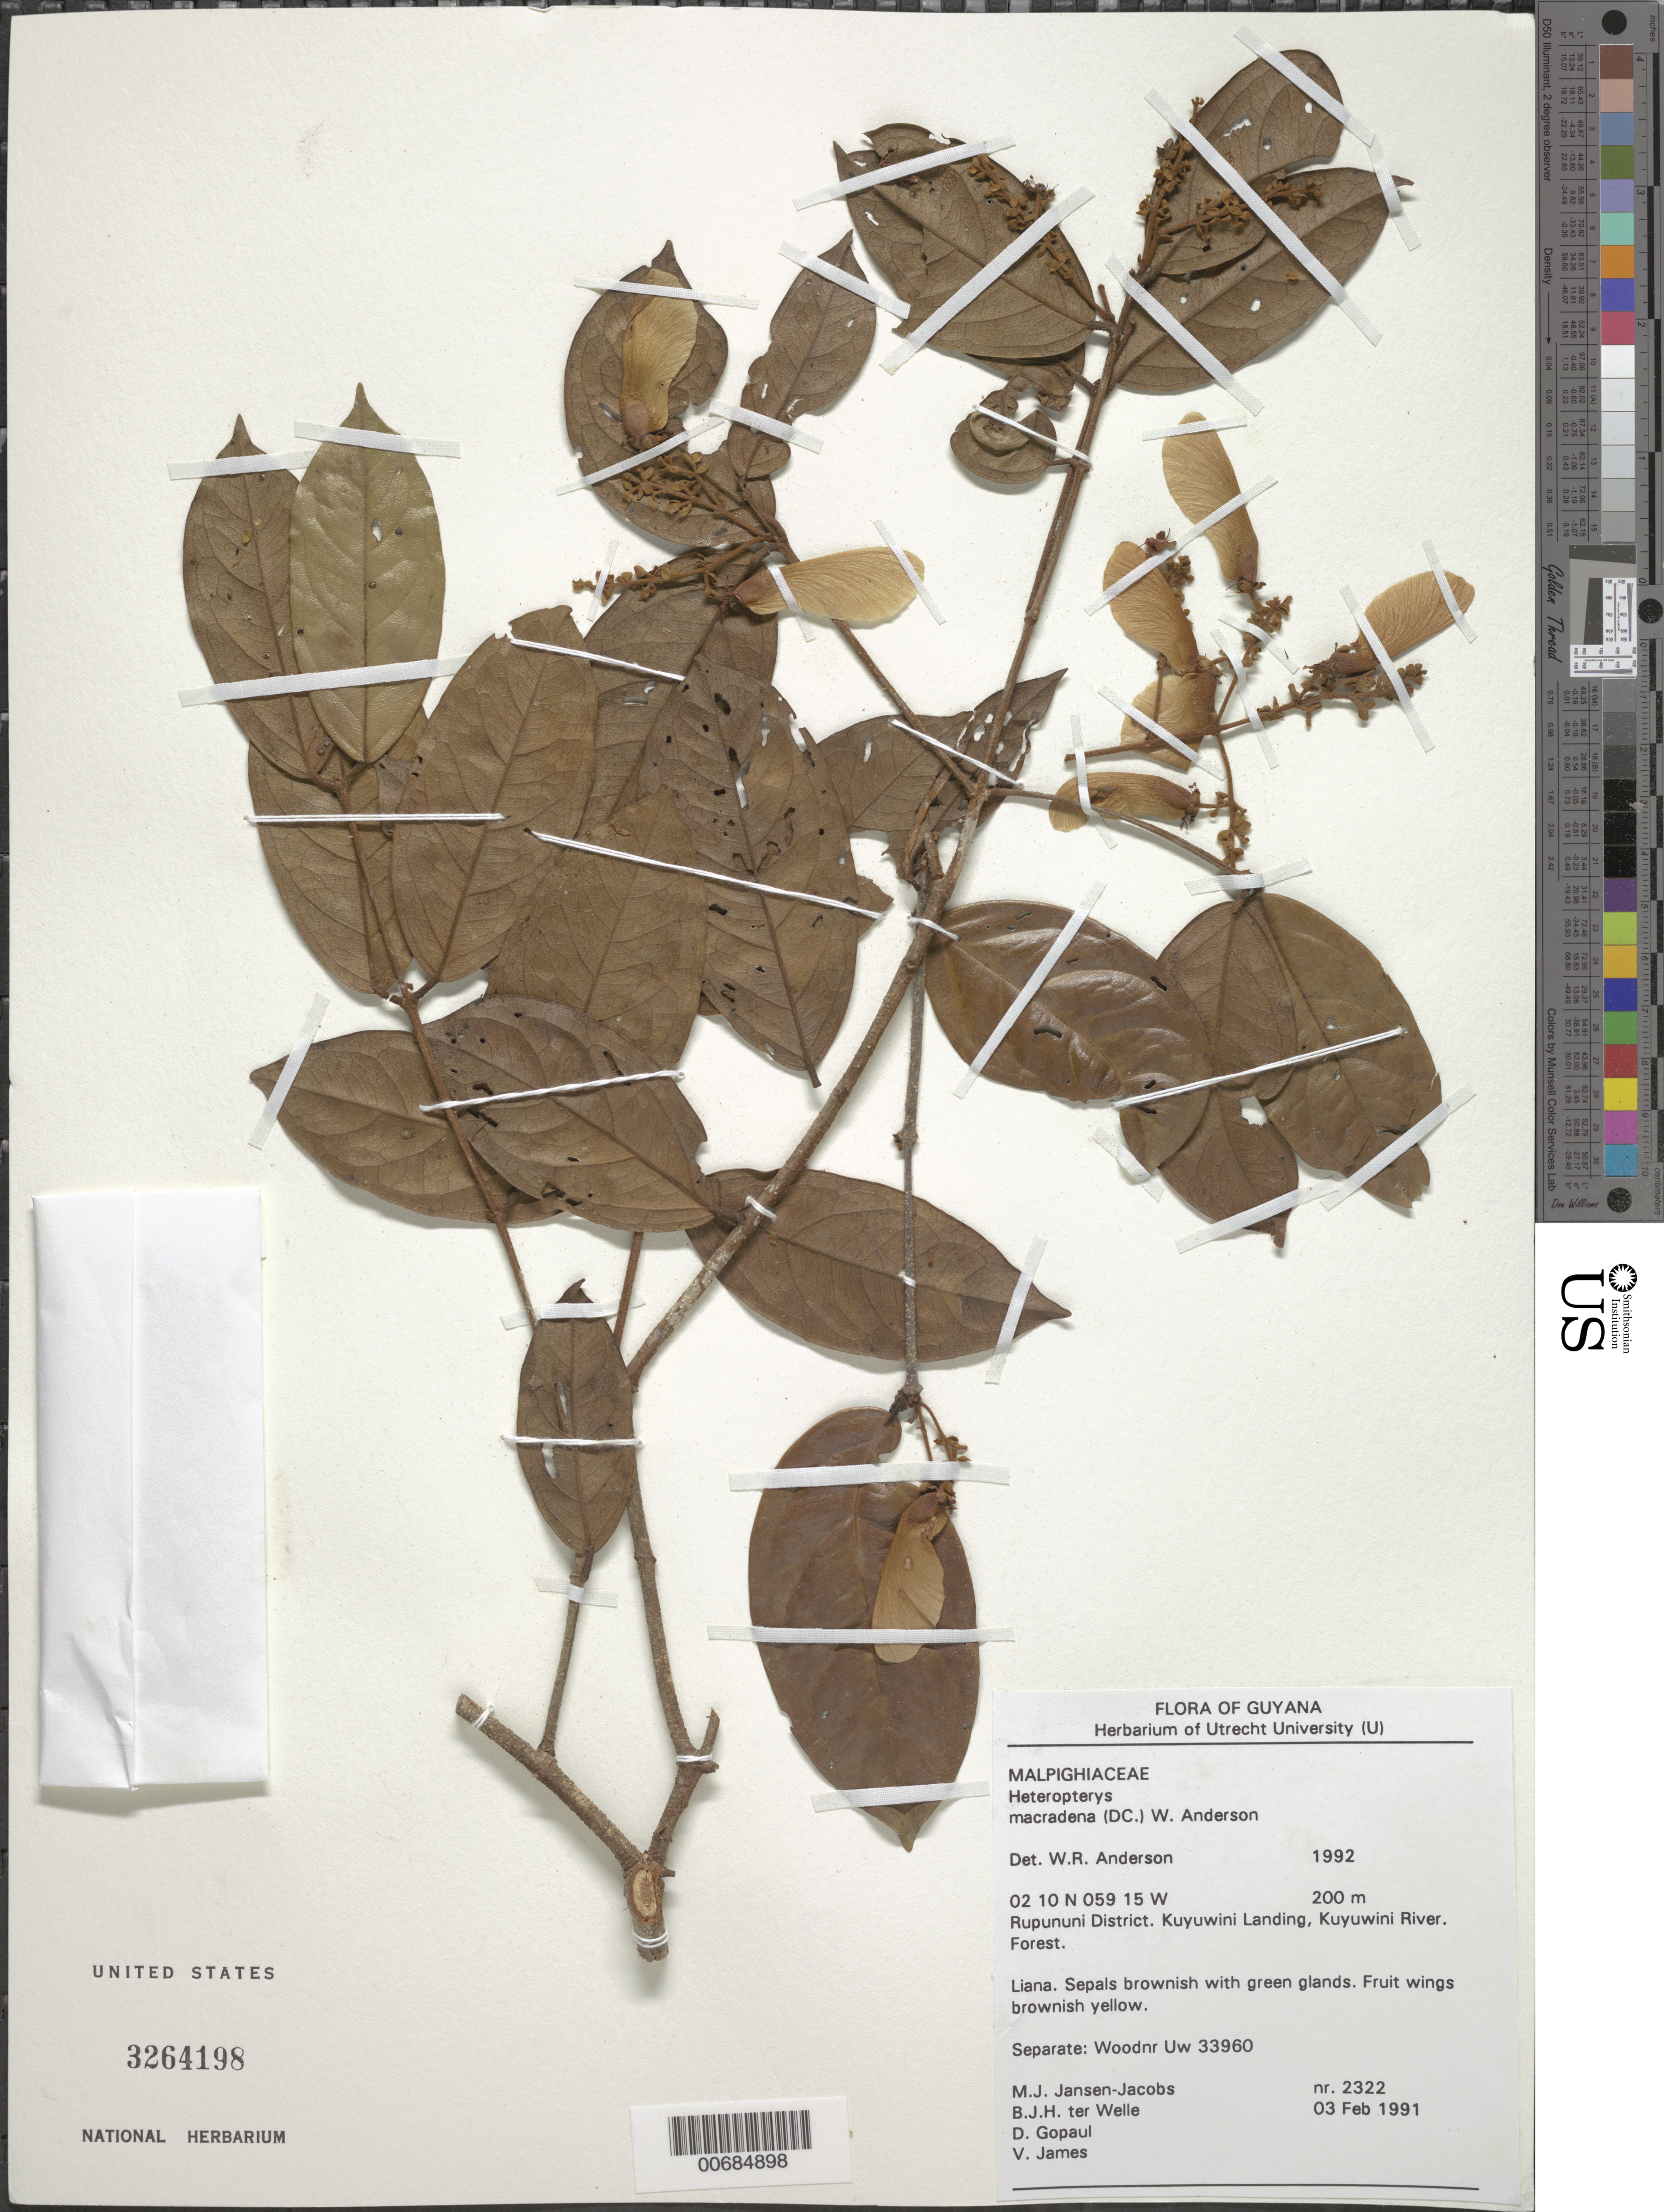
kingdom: Plantae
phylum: Tracheophyta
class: Magnoliopsida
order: Malpighiales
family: Malpighiaceae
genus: Heteropterys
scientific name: Heteropterys macradena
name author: (DC.) W.R. Anderson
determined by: Anderson, W. R., (MICH), University of Michigan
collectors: M. J. Jansen-Jacobs, B. Welle, D. Gopaul & V. James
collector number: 2322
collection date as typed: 3-Feb-91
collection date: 1991-02-03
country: Guyana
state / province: U. Takutu-U. Essequibo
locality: Kuyuwini Landing, Kuyuwini River, Rupununi District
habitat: Forest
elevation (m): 200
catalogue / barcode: US 3264198